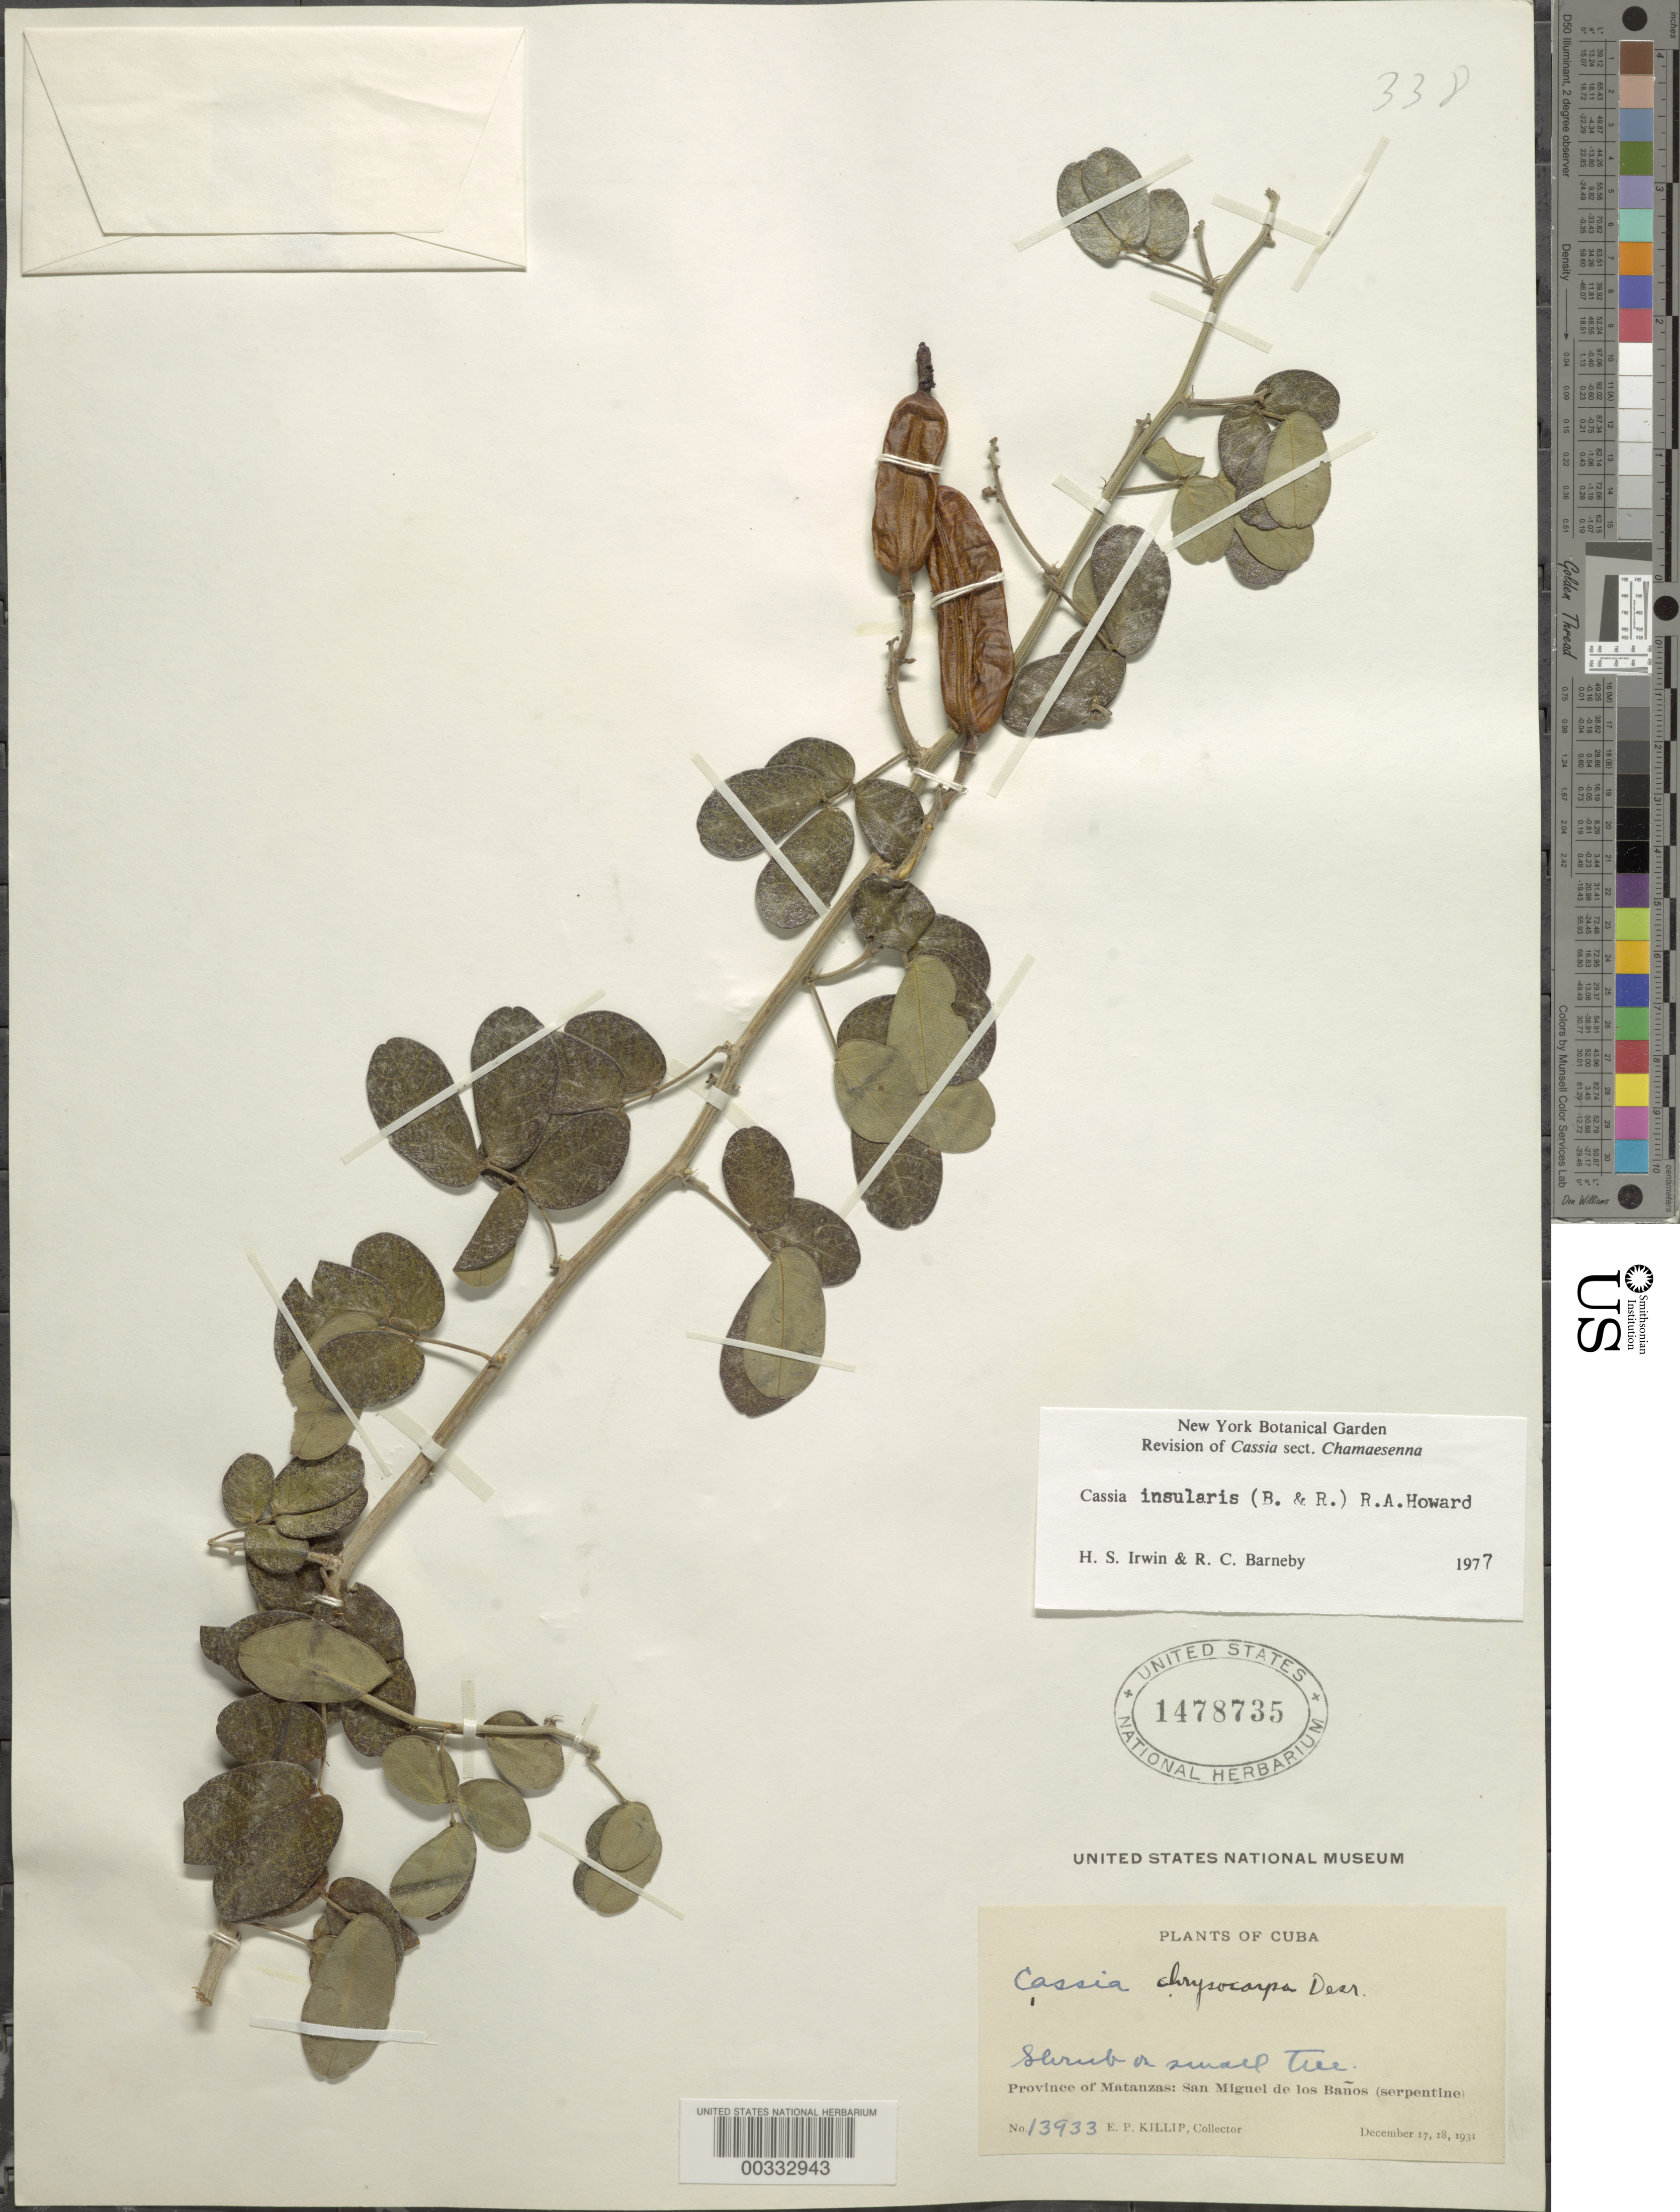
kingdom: Plantae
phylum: Tracheophyta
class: Magnoliopsida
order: Fabales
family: Fabaceae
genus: Senna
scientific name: Senna insularis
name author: (Britton & Rose) H.S. Irwin & Barneby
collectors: E. P. Killip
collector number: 13933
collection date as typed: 17 Dec 1931 to 18 Dec 1931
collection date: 1931-12-17/1931-12-18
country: Cuba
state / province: Matanzas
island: Greater Antilles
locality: San miguel de los banos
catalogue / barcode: US 1478735